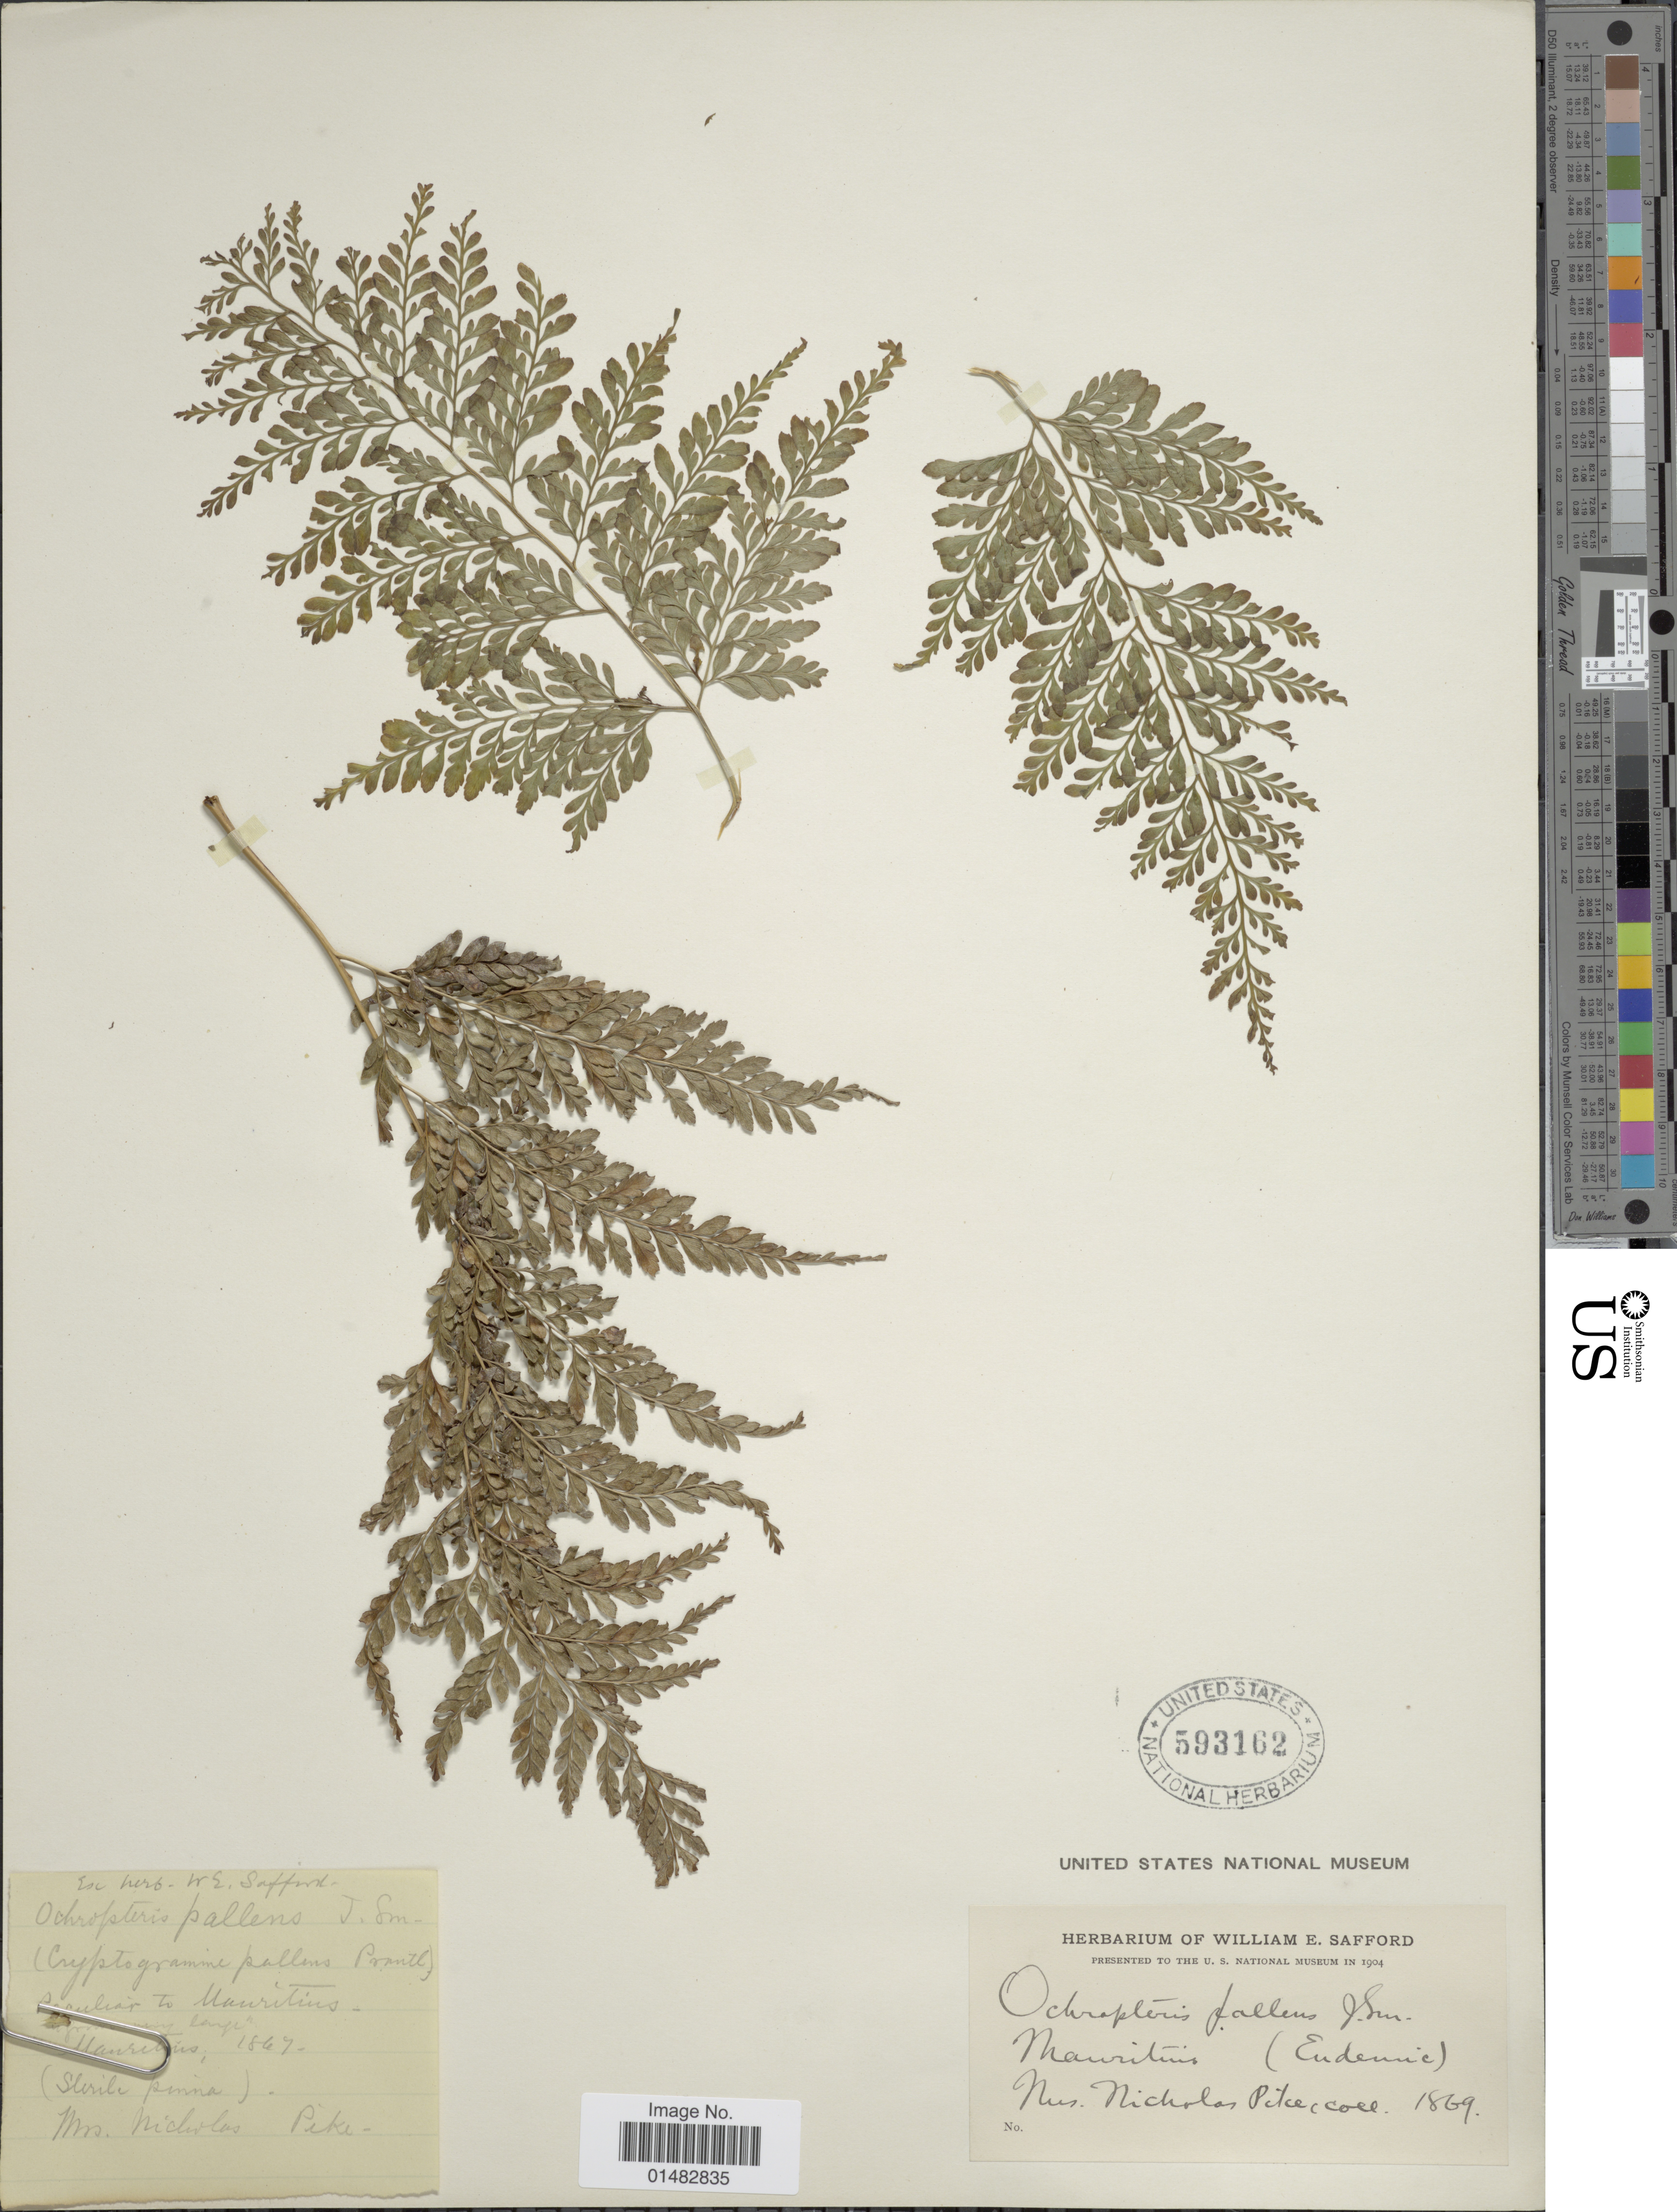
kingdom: Plantae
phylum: Tracheophyta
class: Polypodiopsida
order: Polypodiales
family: Pteridaceae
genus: Pteris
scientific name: Pteris pallens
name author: (Sw.) Mett.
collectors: N. Pike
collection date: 1869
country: Mauritius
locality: Mauritius(Eudennie)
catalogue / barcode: US 593162